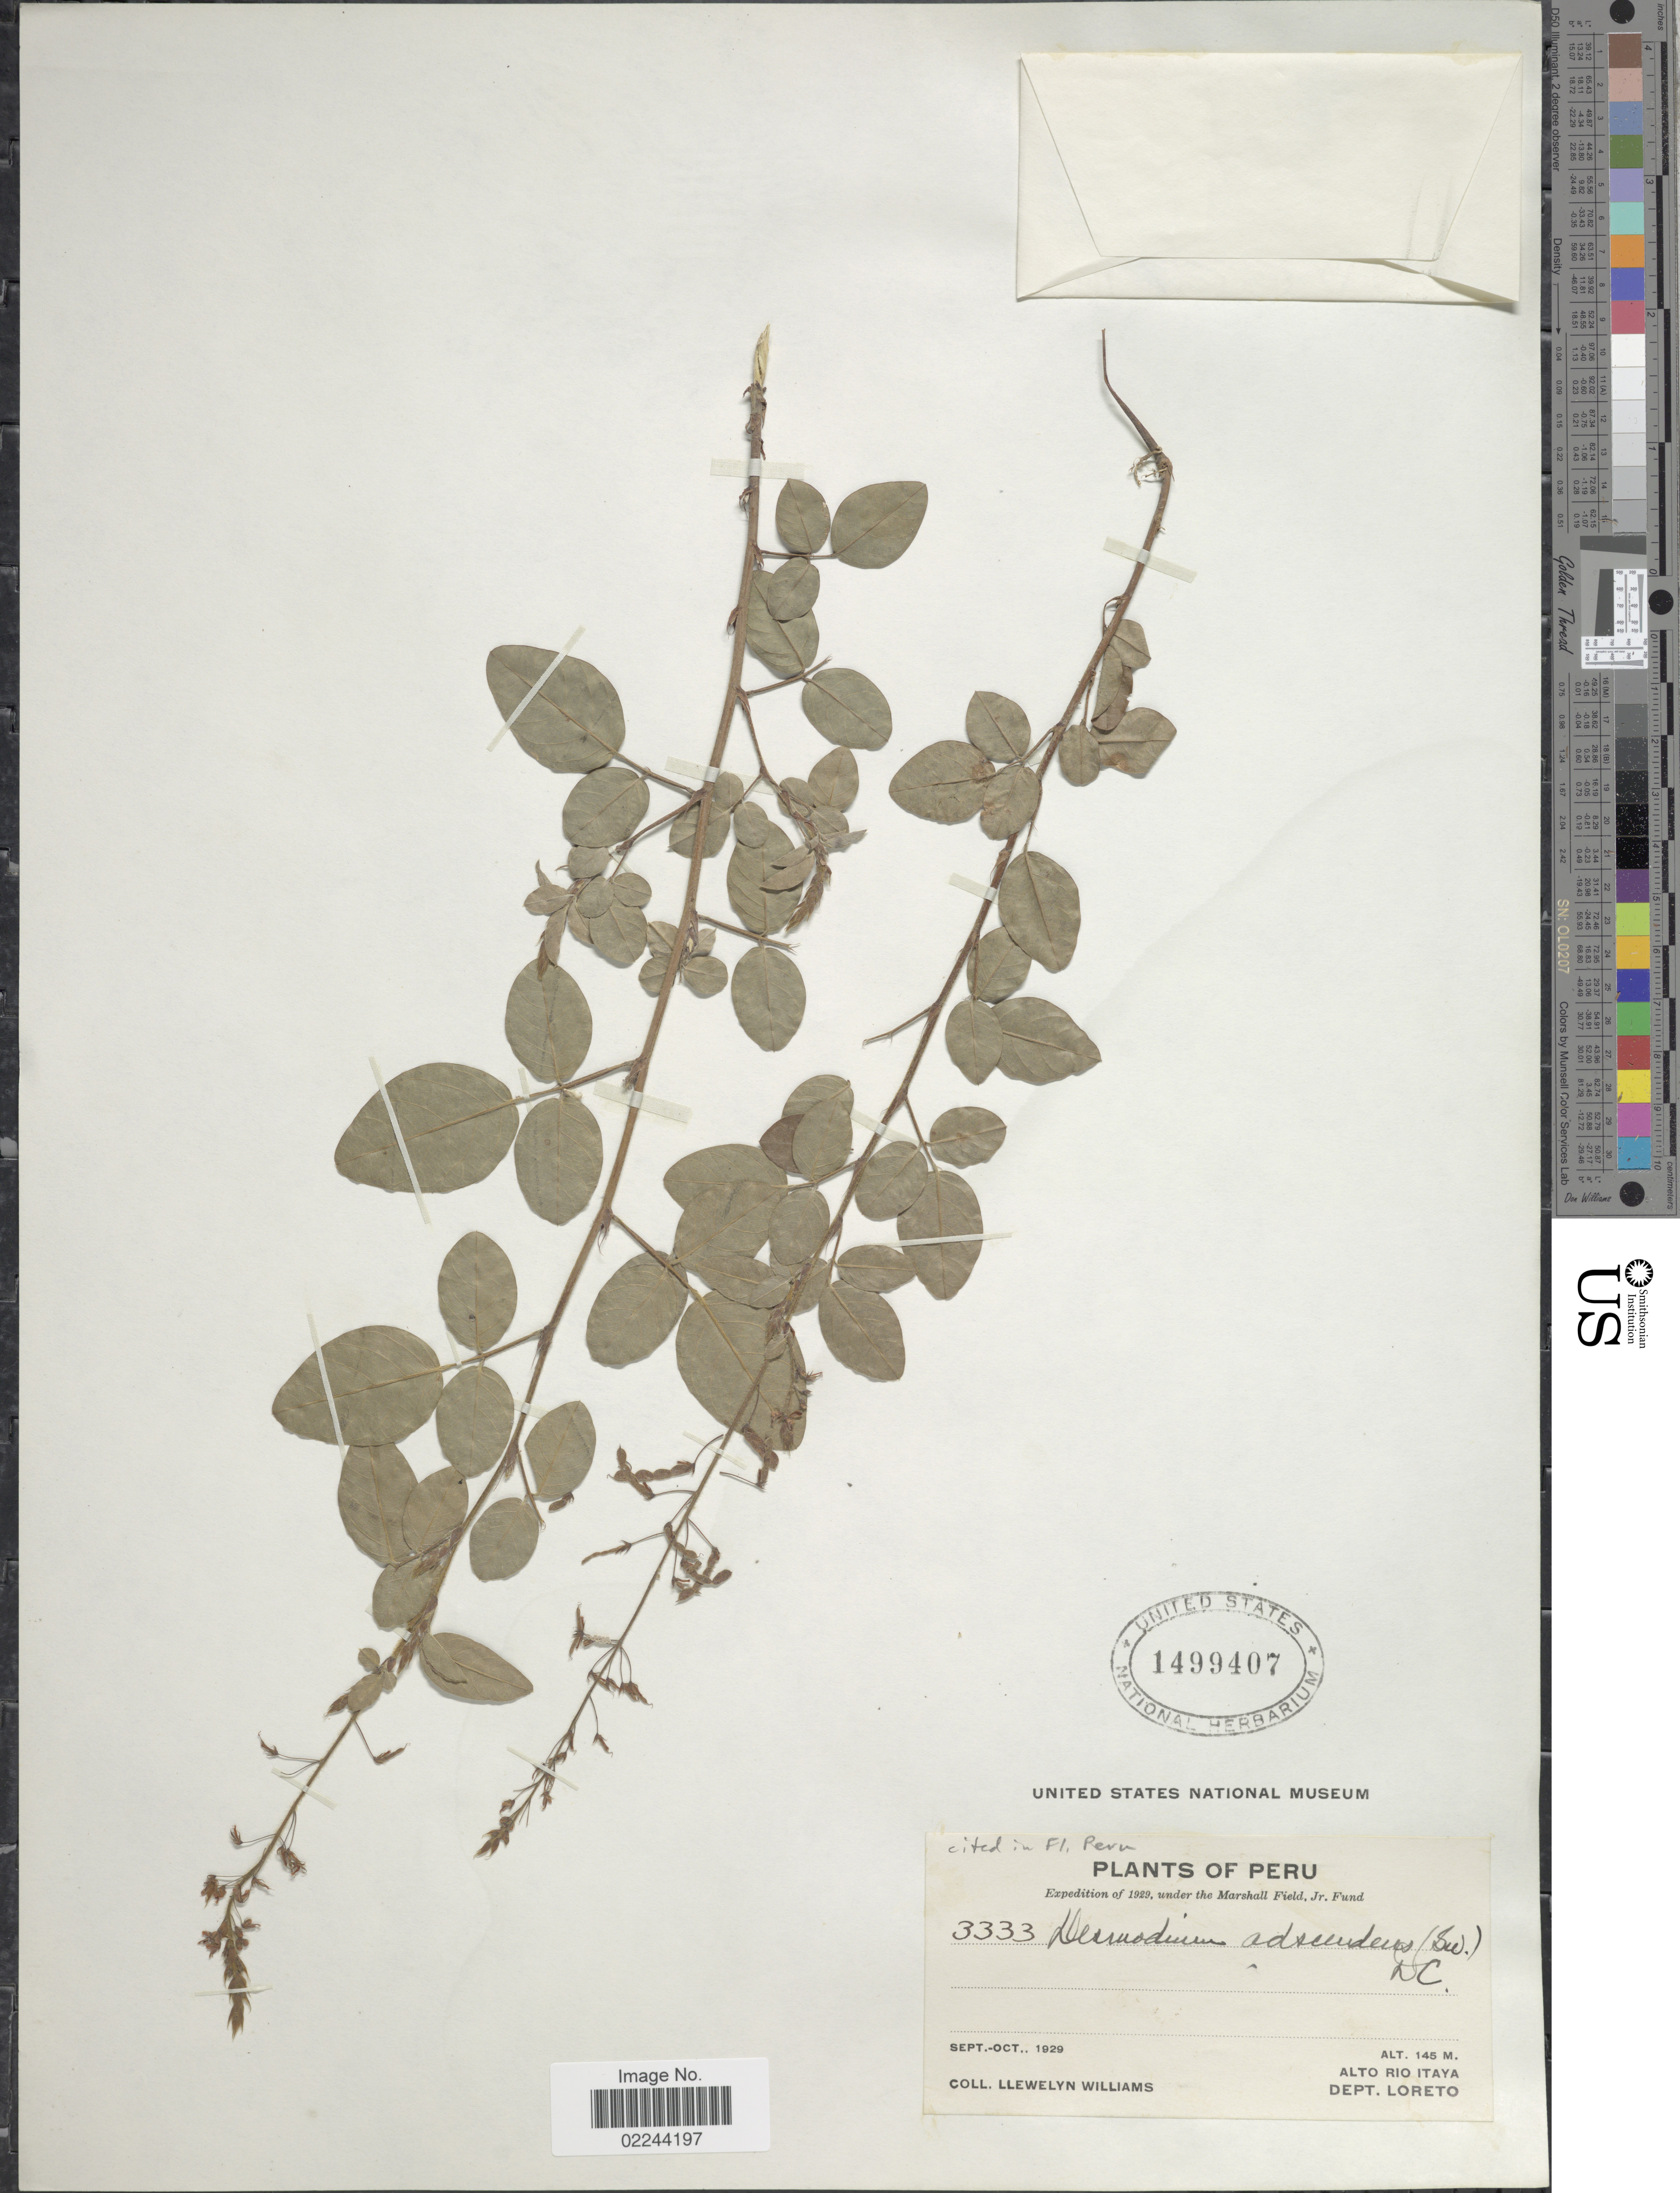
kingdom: Plantae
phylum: Tracheophyta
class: Magnoliopsida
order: Fabales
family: Fabaceae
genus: Grona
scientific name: Grona adscendens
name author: (Sw.) H. Ohashi & K. Ohashi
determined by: Strong, Mark T., (BOT), Smithsonian Institution - National Museum of Natural History (UNITED STATES)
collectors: Ll. Williams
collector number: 3333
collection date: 1929-09/1929-10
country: Peru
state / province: Loreto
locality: Alto Rio Itaya, Dept. Loreto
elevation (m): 145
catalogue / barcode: US 1499407